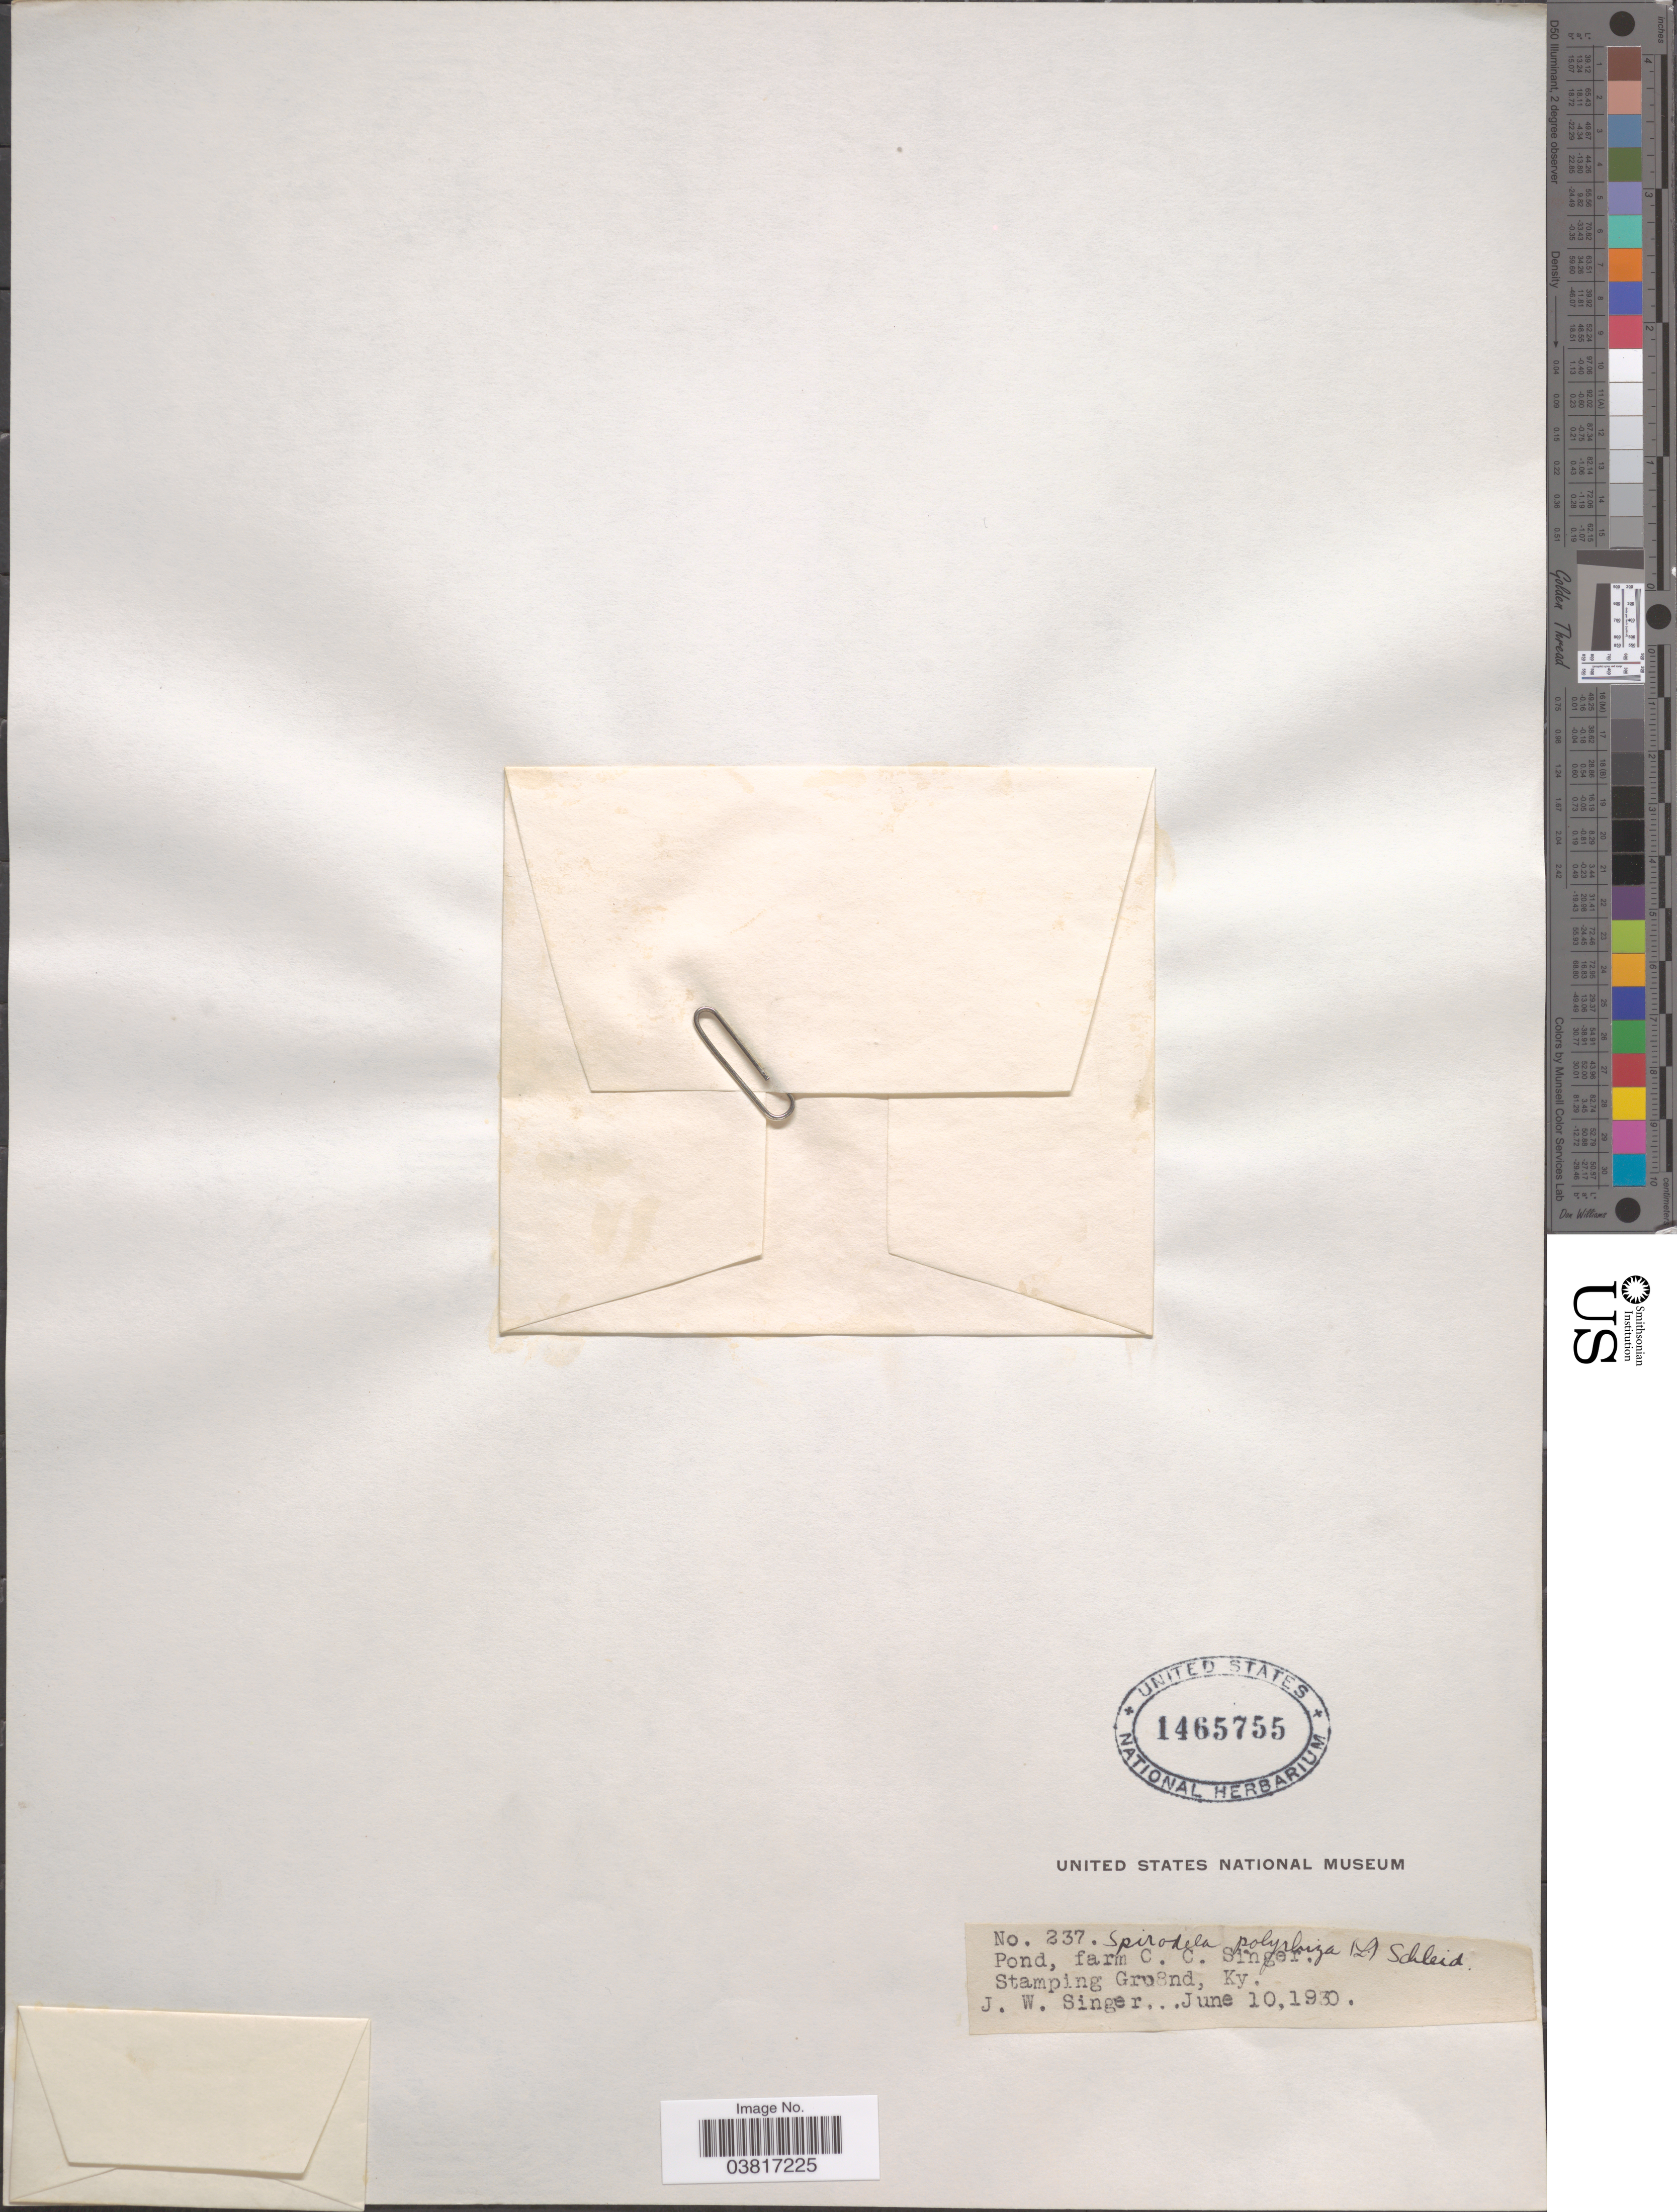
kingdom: Plantae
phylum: Tracheophyta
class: Liliopsida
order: Alismatales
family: Araceae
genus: Spirodela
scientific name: Spirodela polyrrhiza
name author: (L.) Schleid.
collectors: J. EW. Singer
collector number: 237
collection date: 1930-06-10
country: United States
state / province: Kentucky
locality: Pond, farm C. C. Singer. Stamping Gro8nd.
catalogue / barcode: US 1465755